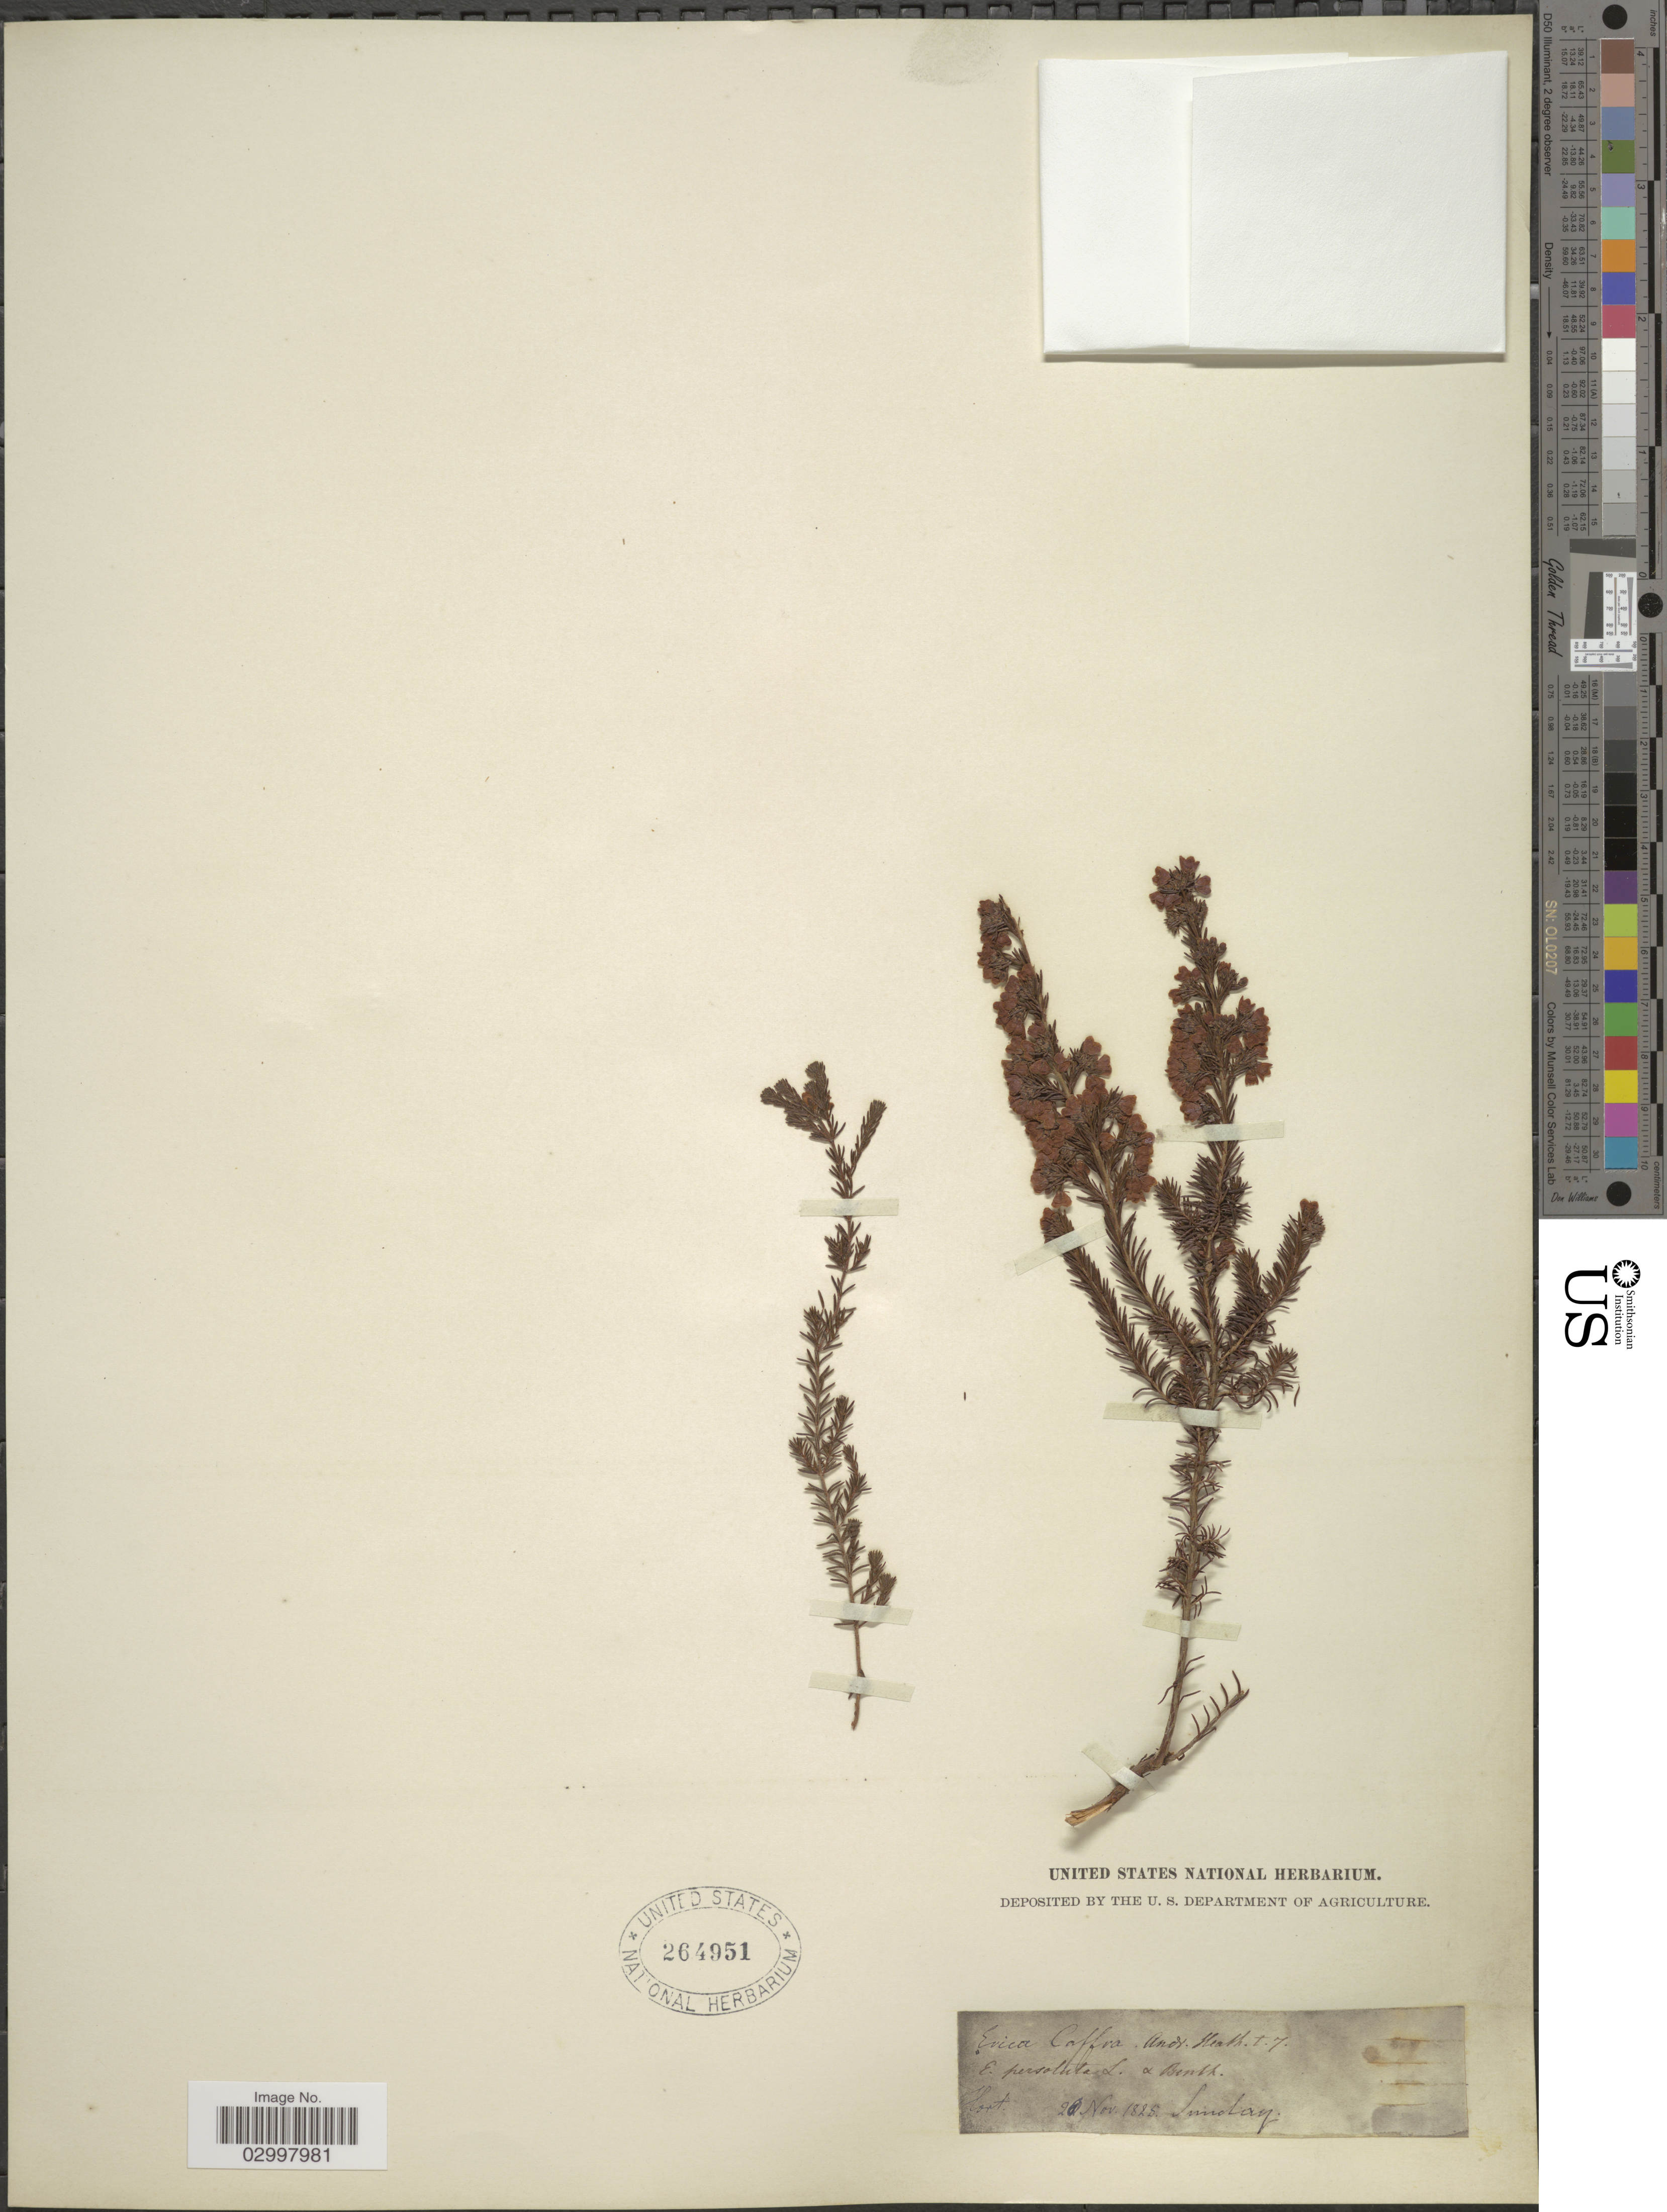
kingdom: Plantae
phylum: Tracheophyta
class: Magnoliopsida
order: Ericales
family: Ericaceae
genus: Erica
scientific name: Erica caffra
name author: L.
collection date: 1825-11-20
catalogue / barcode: US 264951